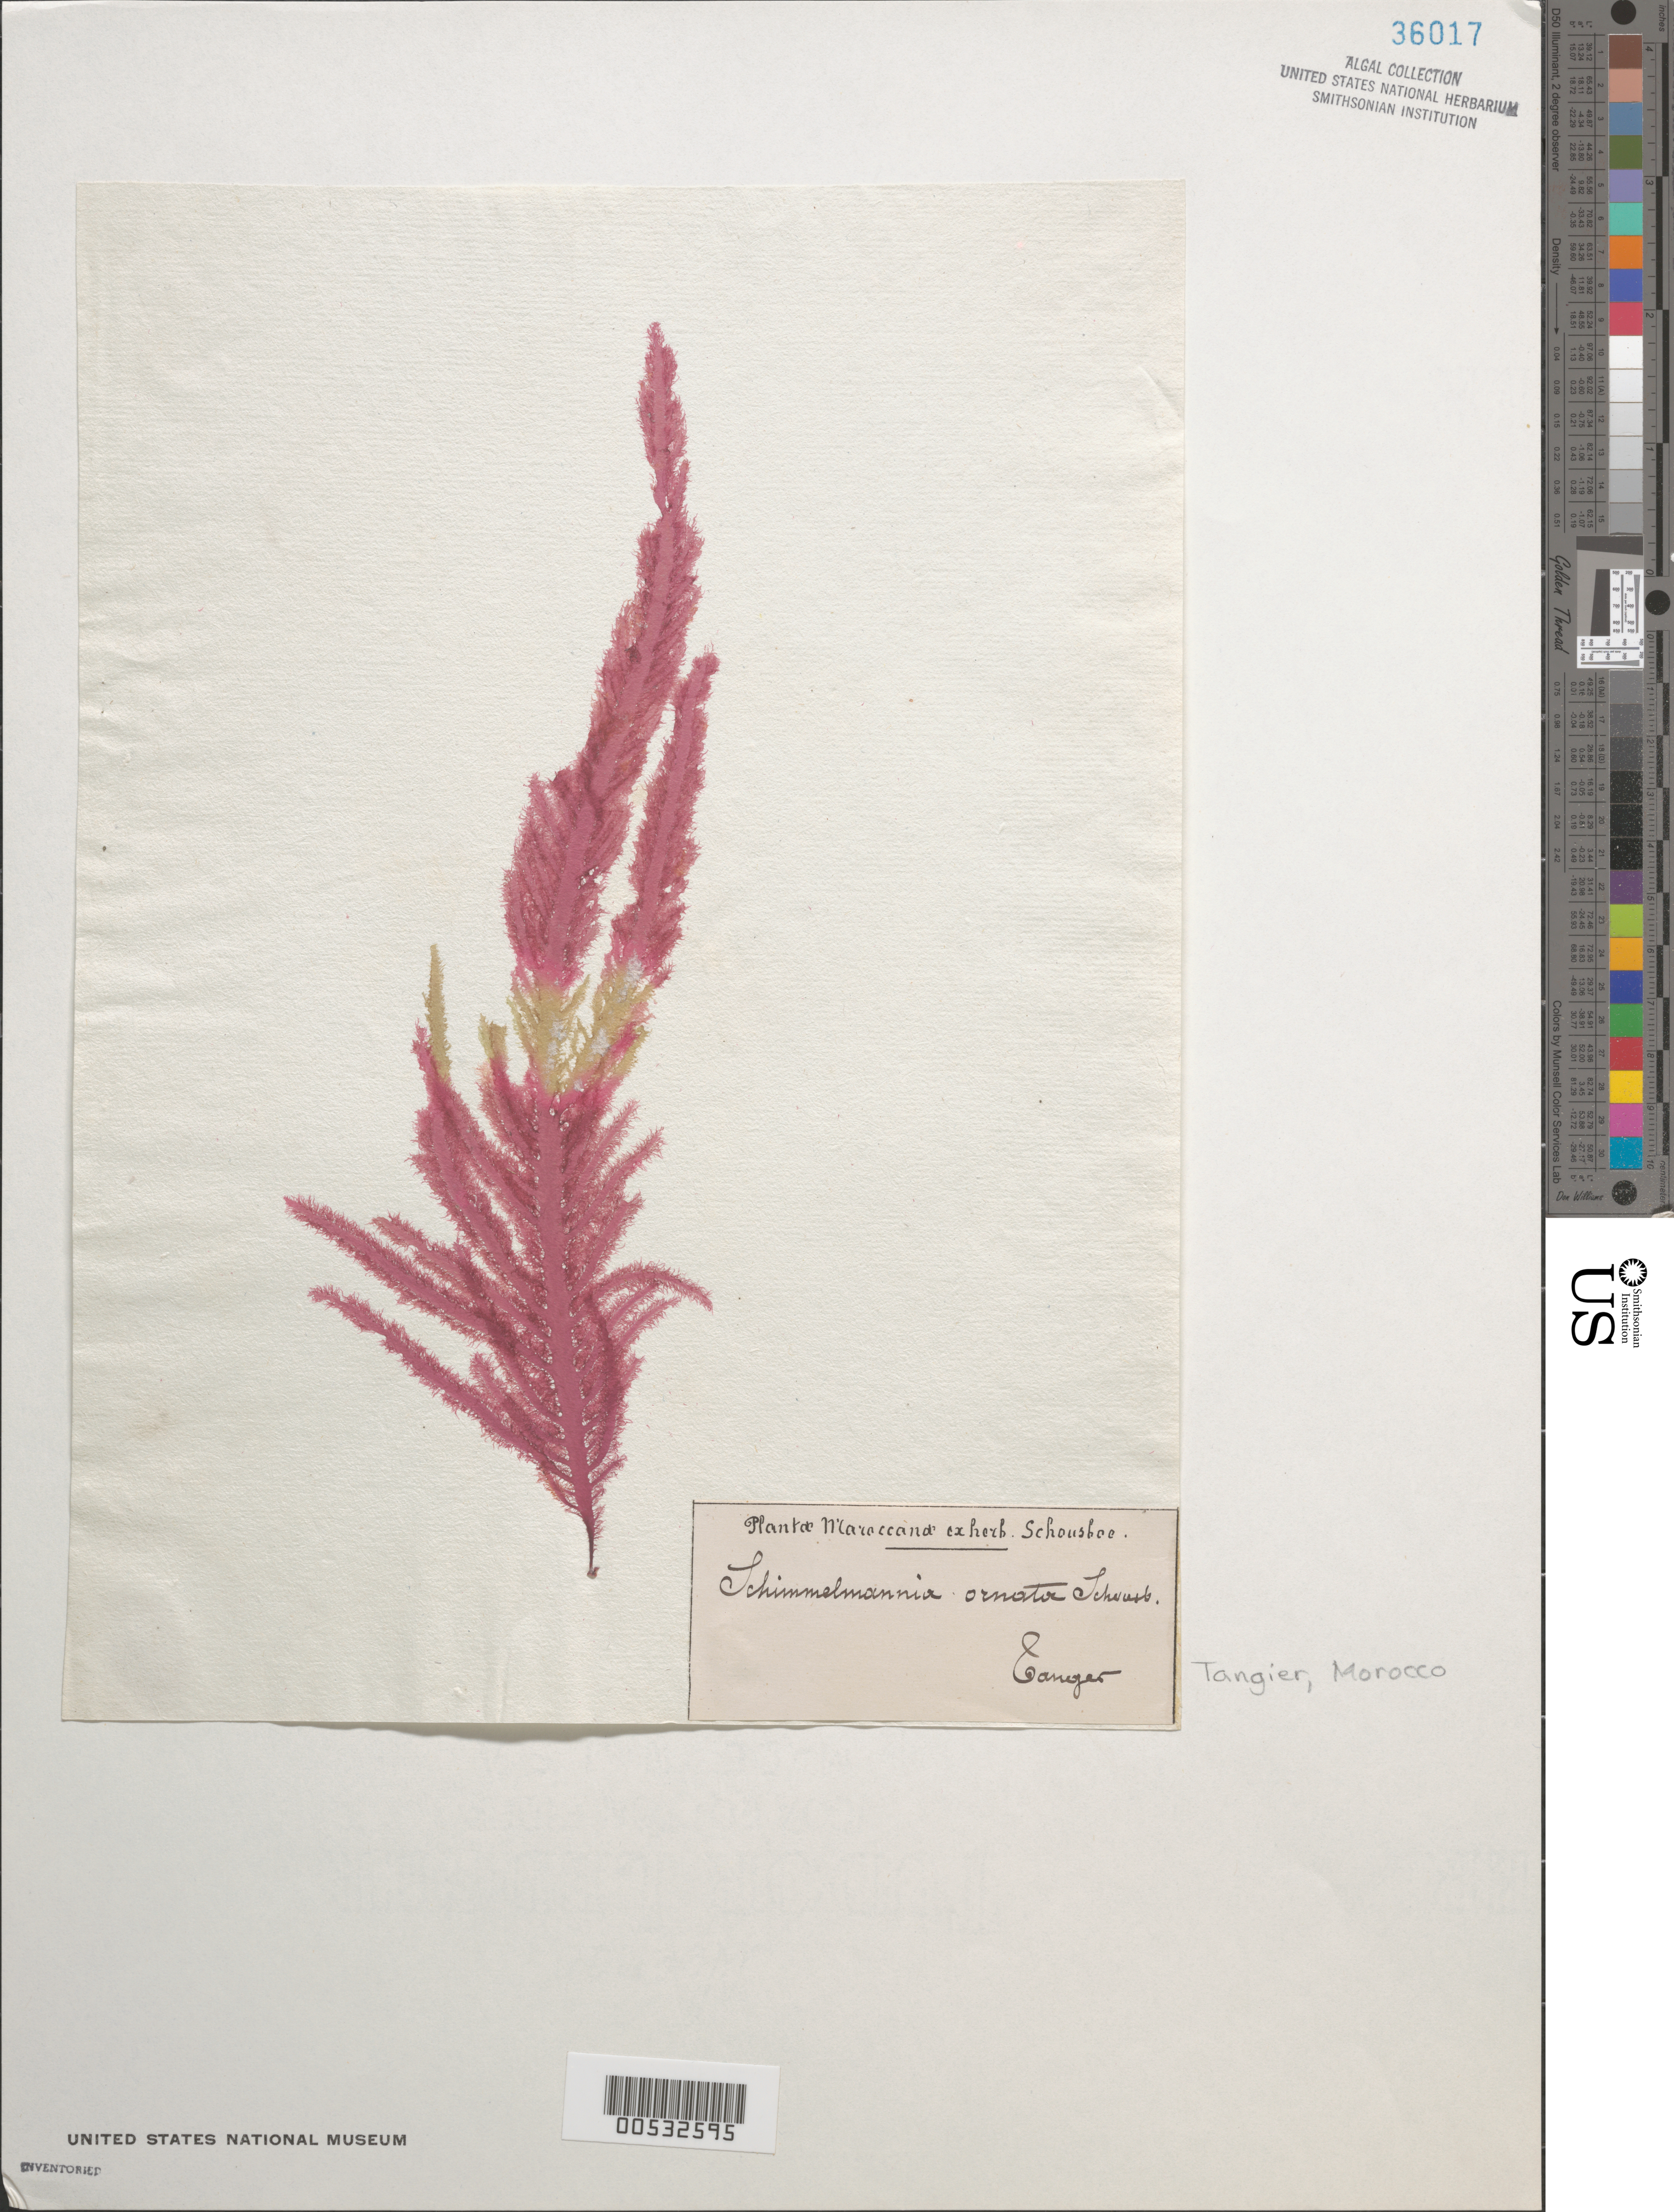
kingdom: Plantae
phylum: Rhodophyta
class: Florideophyceae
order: Acrosymphytales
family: Schimmelmanniaceae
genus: Schimmelmannia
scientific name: Schimmelmannia schousboei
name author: (J. Agardh) J. Agardh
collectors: P. Schousboe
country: Morocco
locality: Tangier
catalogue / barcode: US 36017